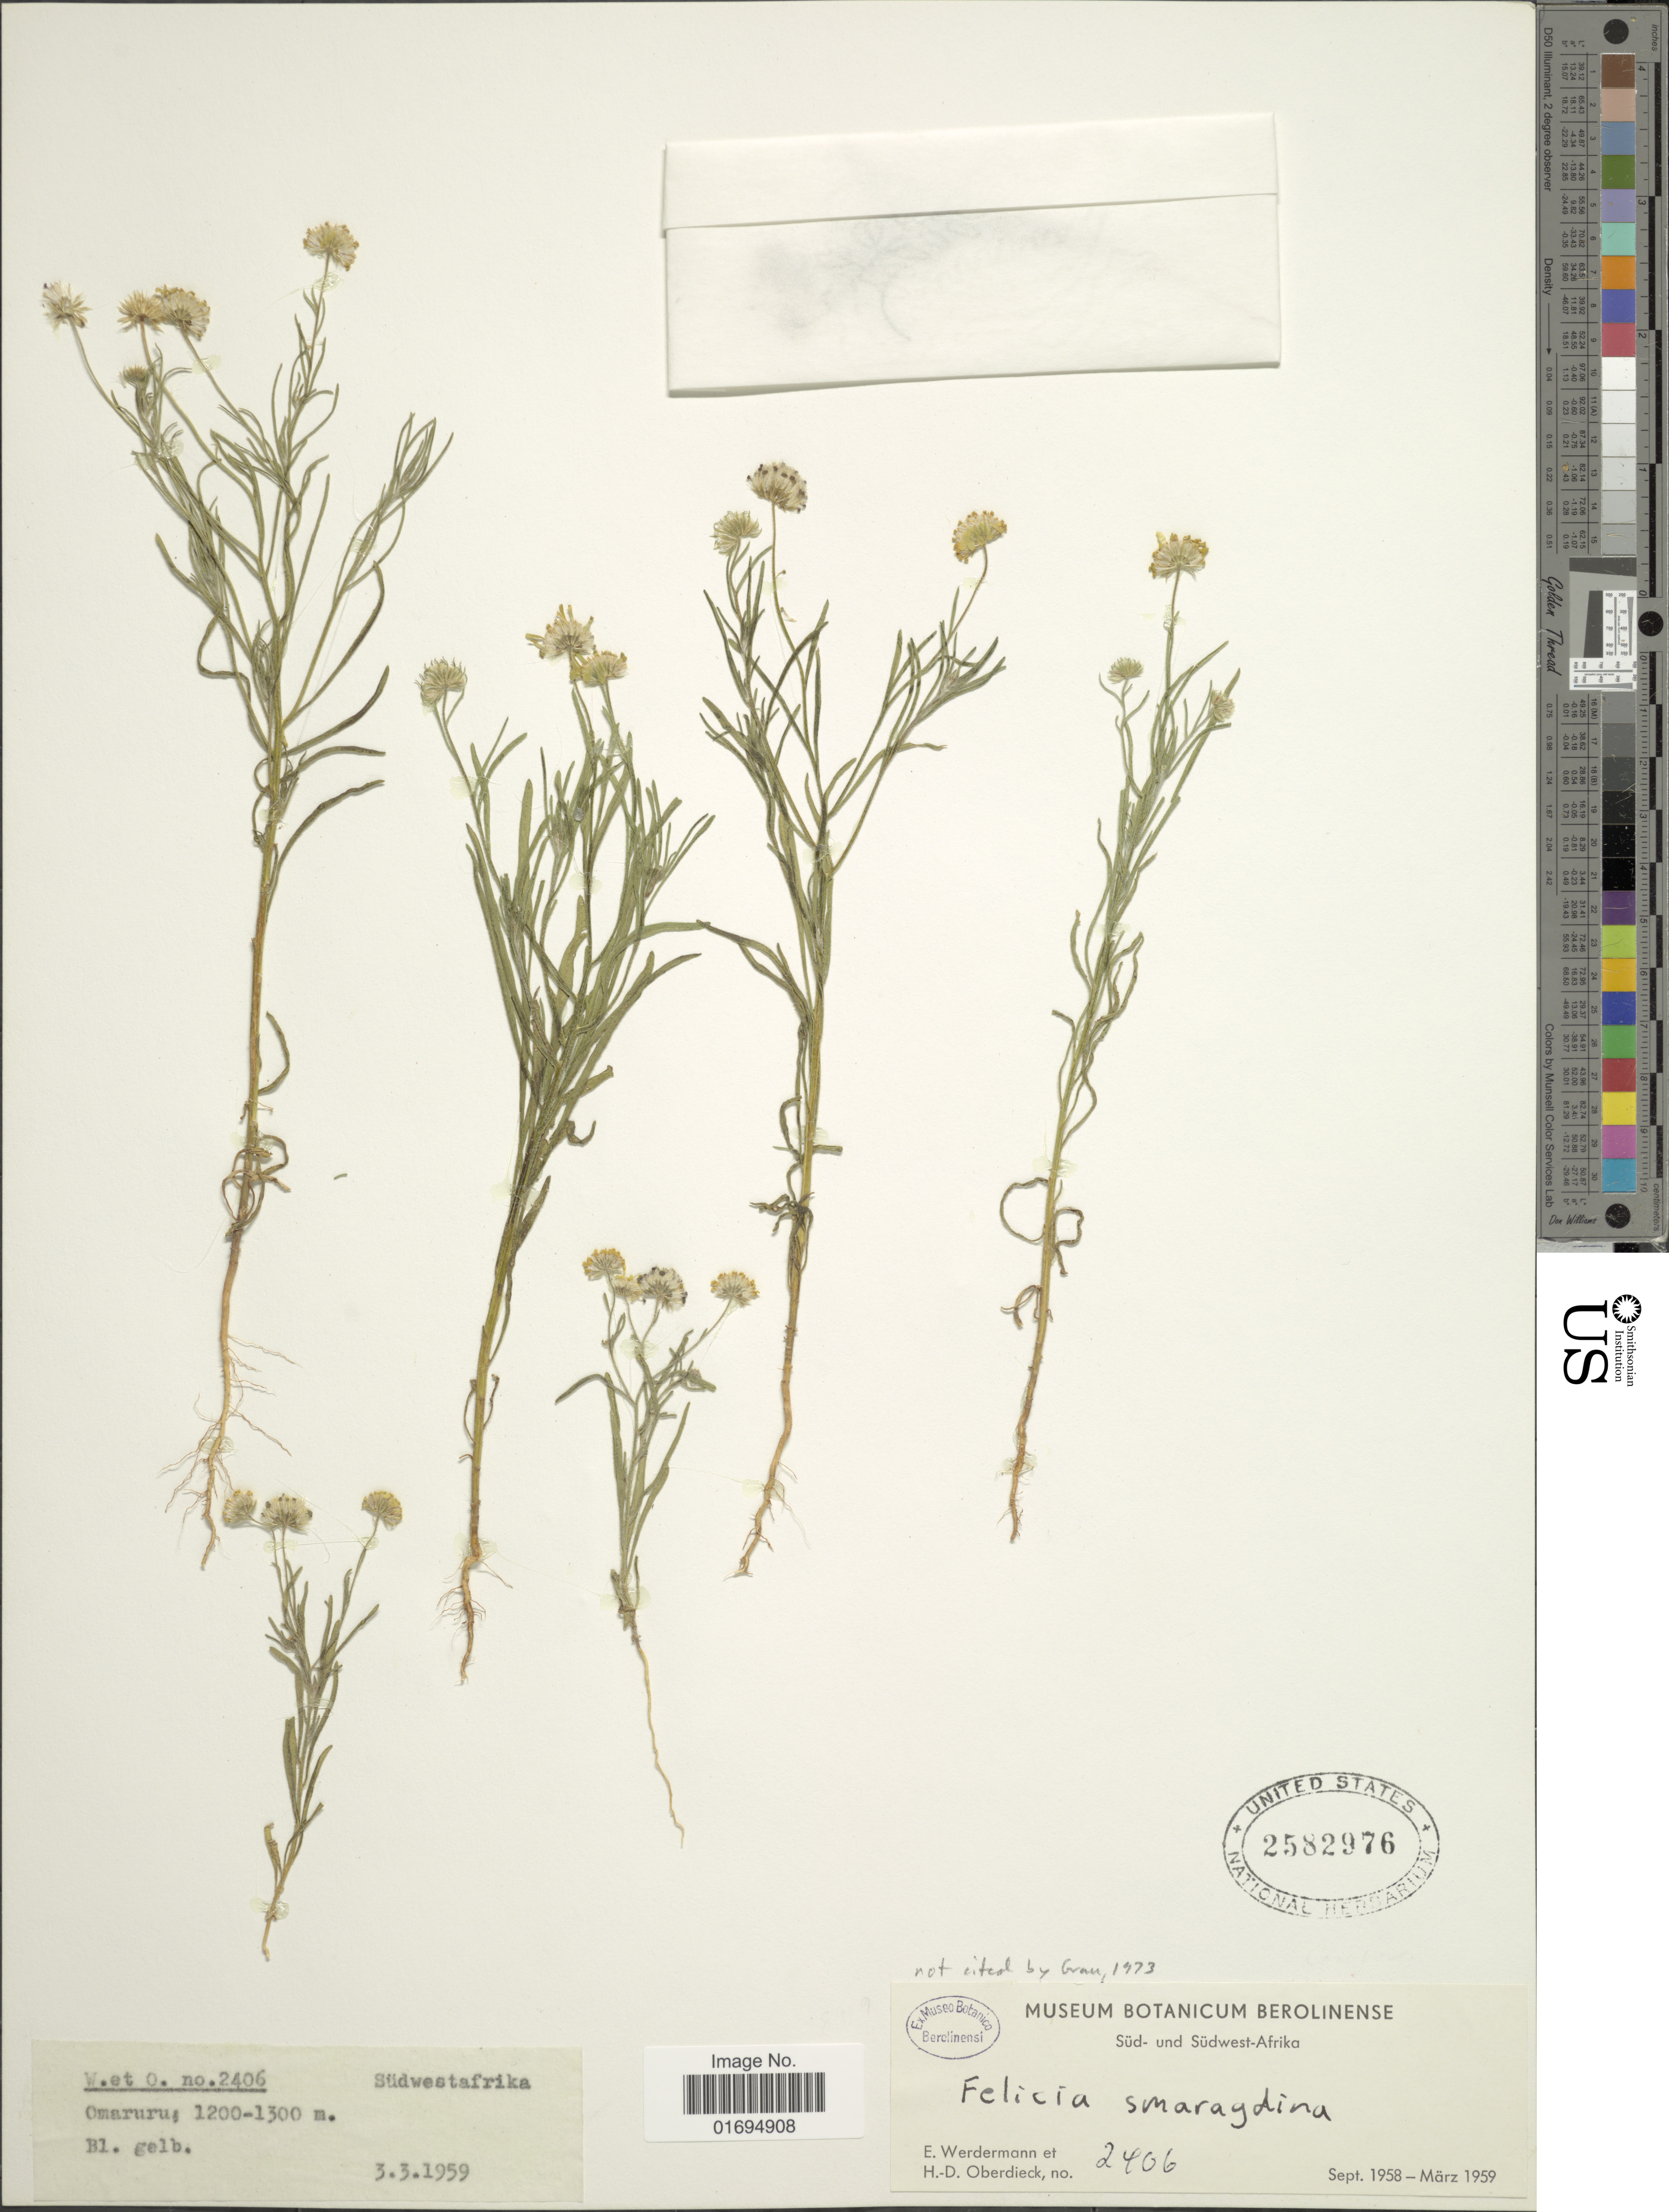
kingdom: Plantae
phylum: Tracheophyta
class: Magnoliopsida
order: Asterales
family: Asteraceae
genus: Felicia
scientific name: Felicia smaragdina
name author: (S. Moore) Merxm.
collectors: E. Werdermann & H. Oberdieck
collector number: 2406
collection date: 1959-03-03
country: Namibia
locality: Sud- and Sudwest-Afrika, Omaruru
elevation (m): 1200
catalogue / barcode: US 2582976